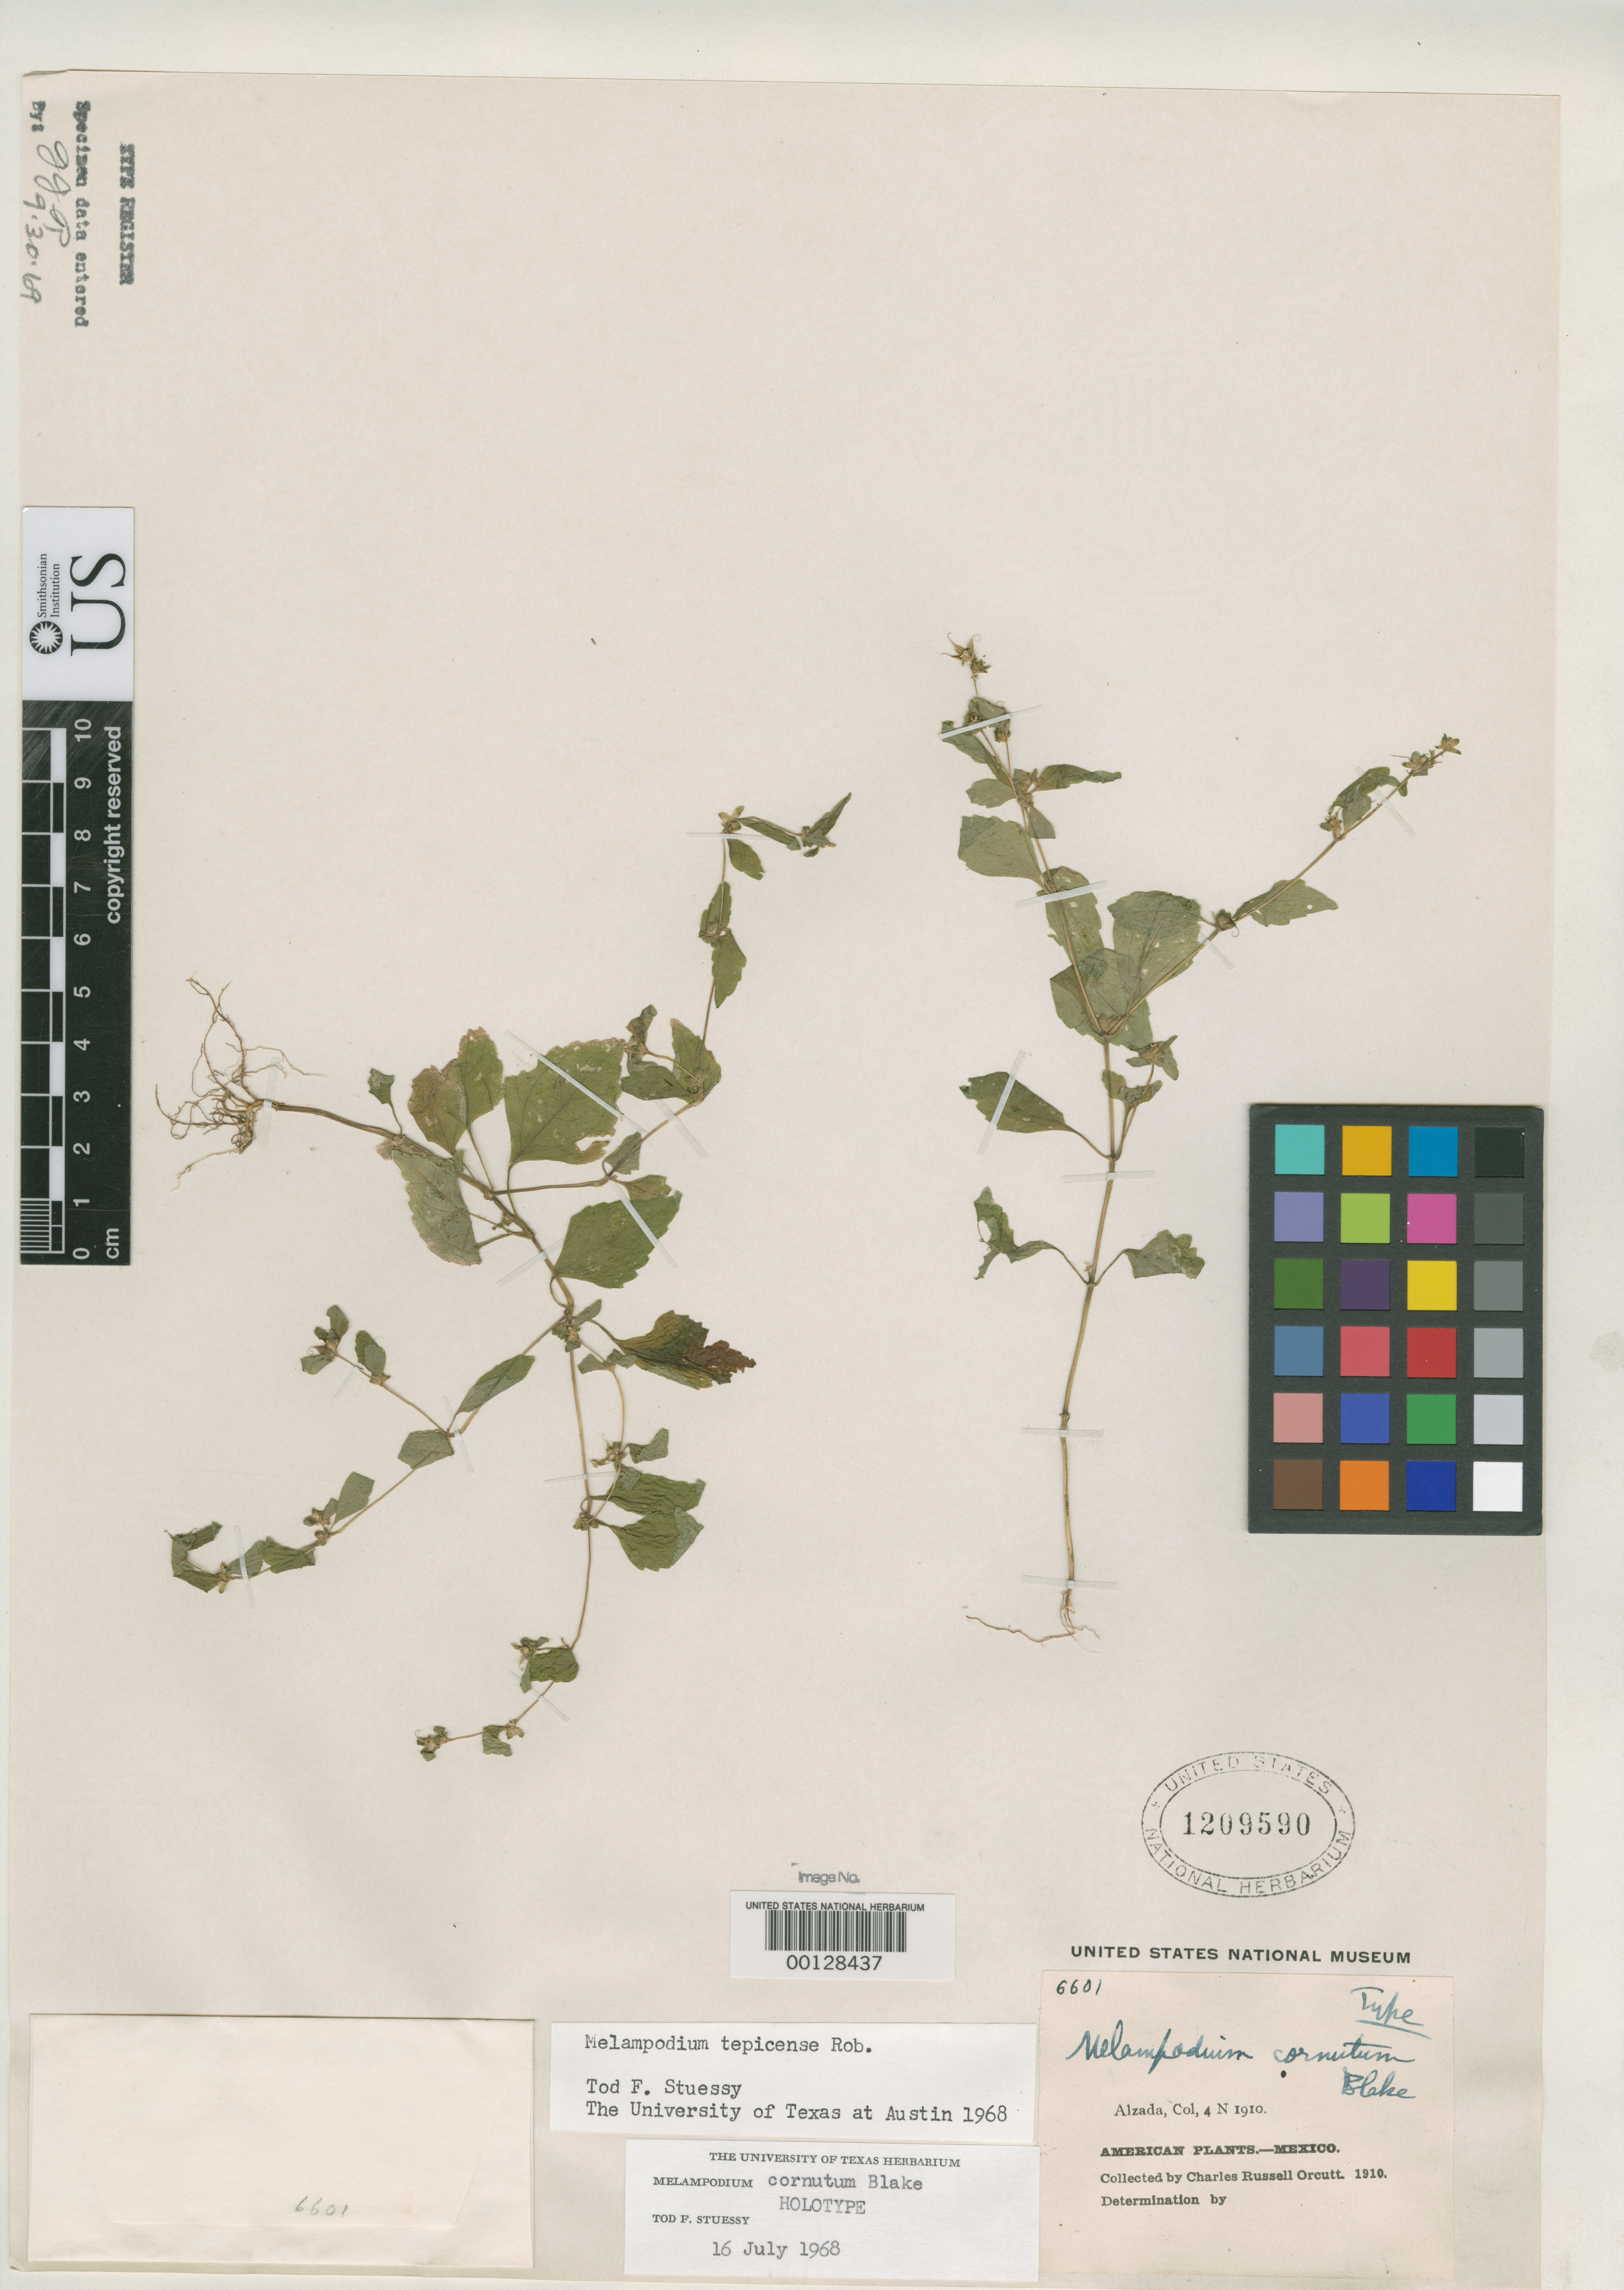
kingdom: Plantae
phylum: Tracheophyta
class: Magnoliopsida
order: Asterales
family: Asteraceae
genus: Melampodium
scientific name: Melampodium cornutum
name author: S.F. Blake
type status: Holotype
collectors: C. R. Orcutt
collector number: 6601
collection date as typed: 04 Nov 1910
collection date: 1910-11-04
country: Mexico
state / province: Colima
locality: Alzada.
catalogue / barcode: US 1209590